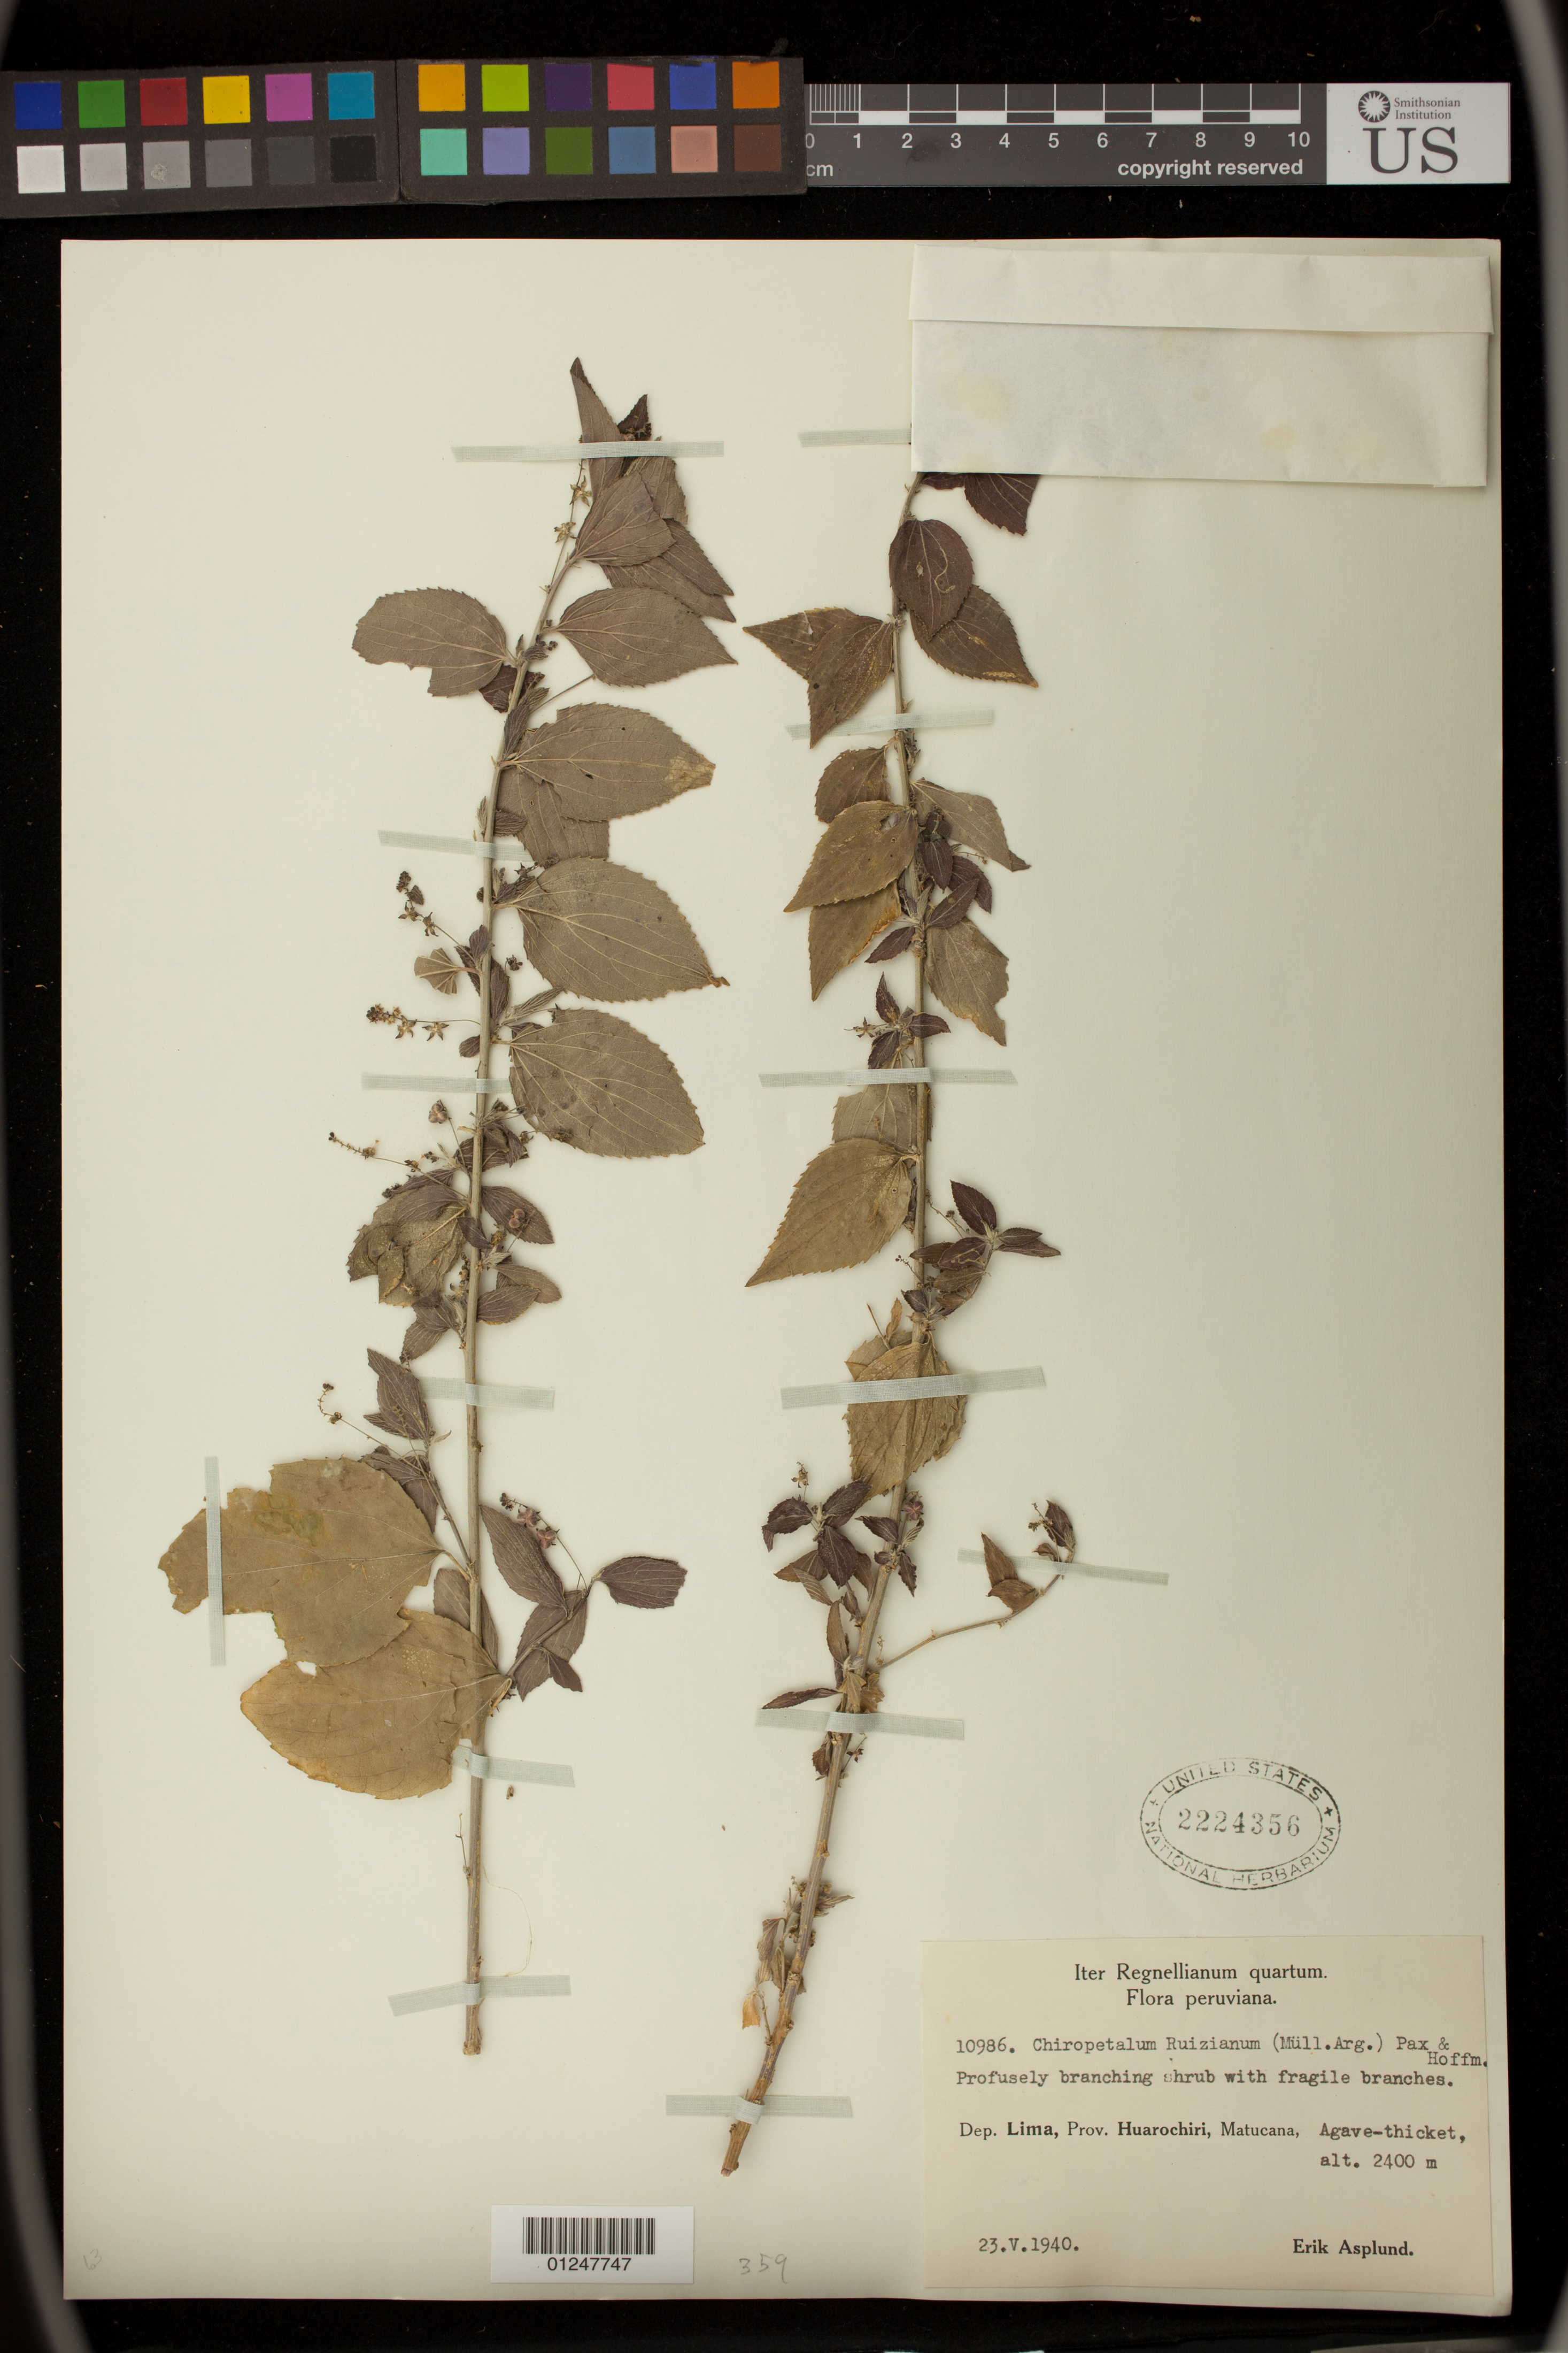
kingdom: Plantae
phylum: Tracheophyta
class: Magnoliopsida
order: Malpighiales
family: Euphorbiaceae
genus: Chiropetalum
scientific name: Chiropetalum ruizianum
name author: (Müll. Arg.) Pax & K. Hoffm.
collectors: E. Asplund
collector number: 10986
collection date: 1940-05-23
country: Peru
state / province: Lima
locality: Huarochiri, Matucana, Agave-thicket.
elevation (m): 2400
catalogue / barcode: US 2224356